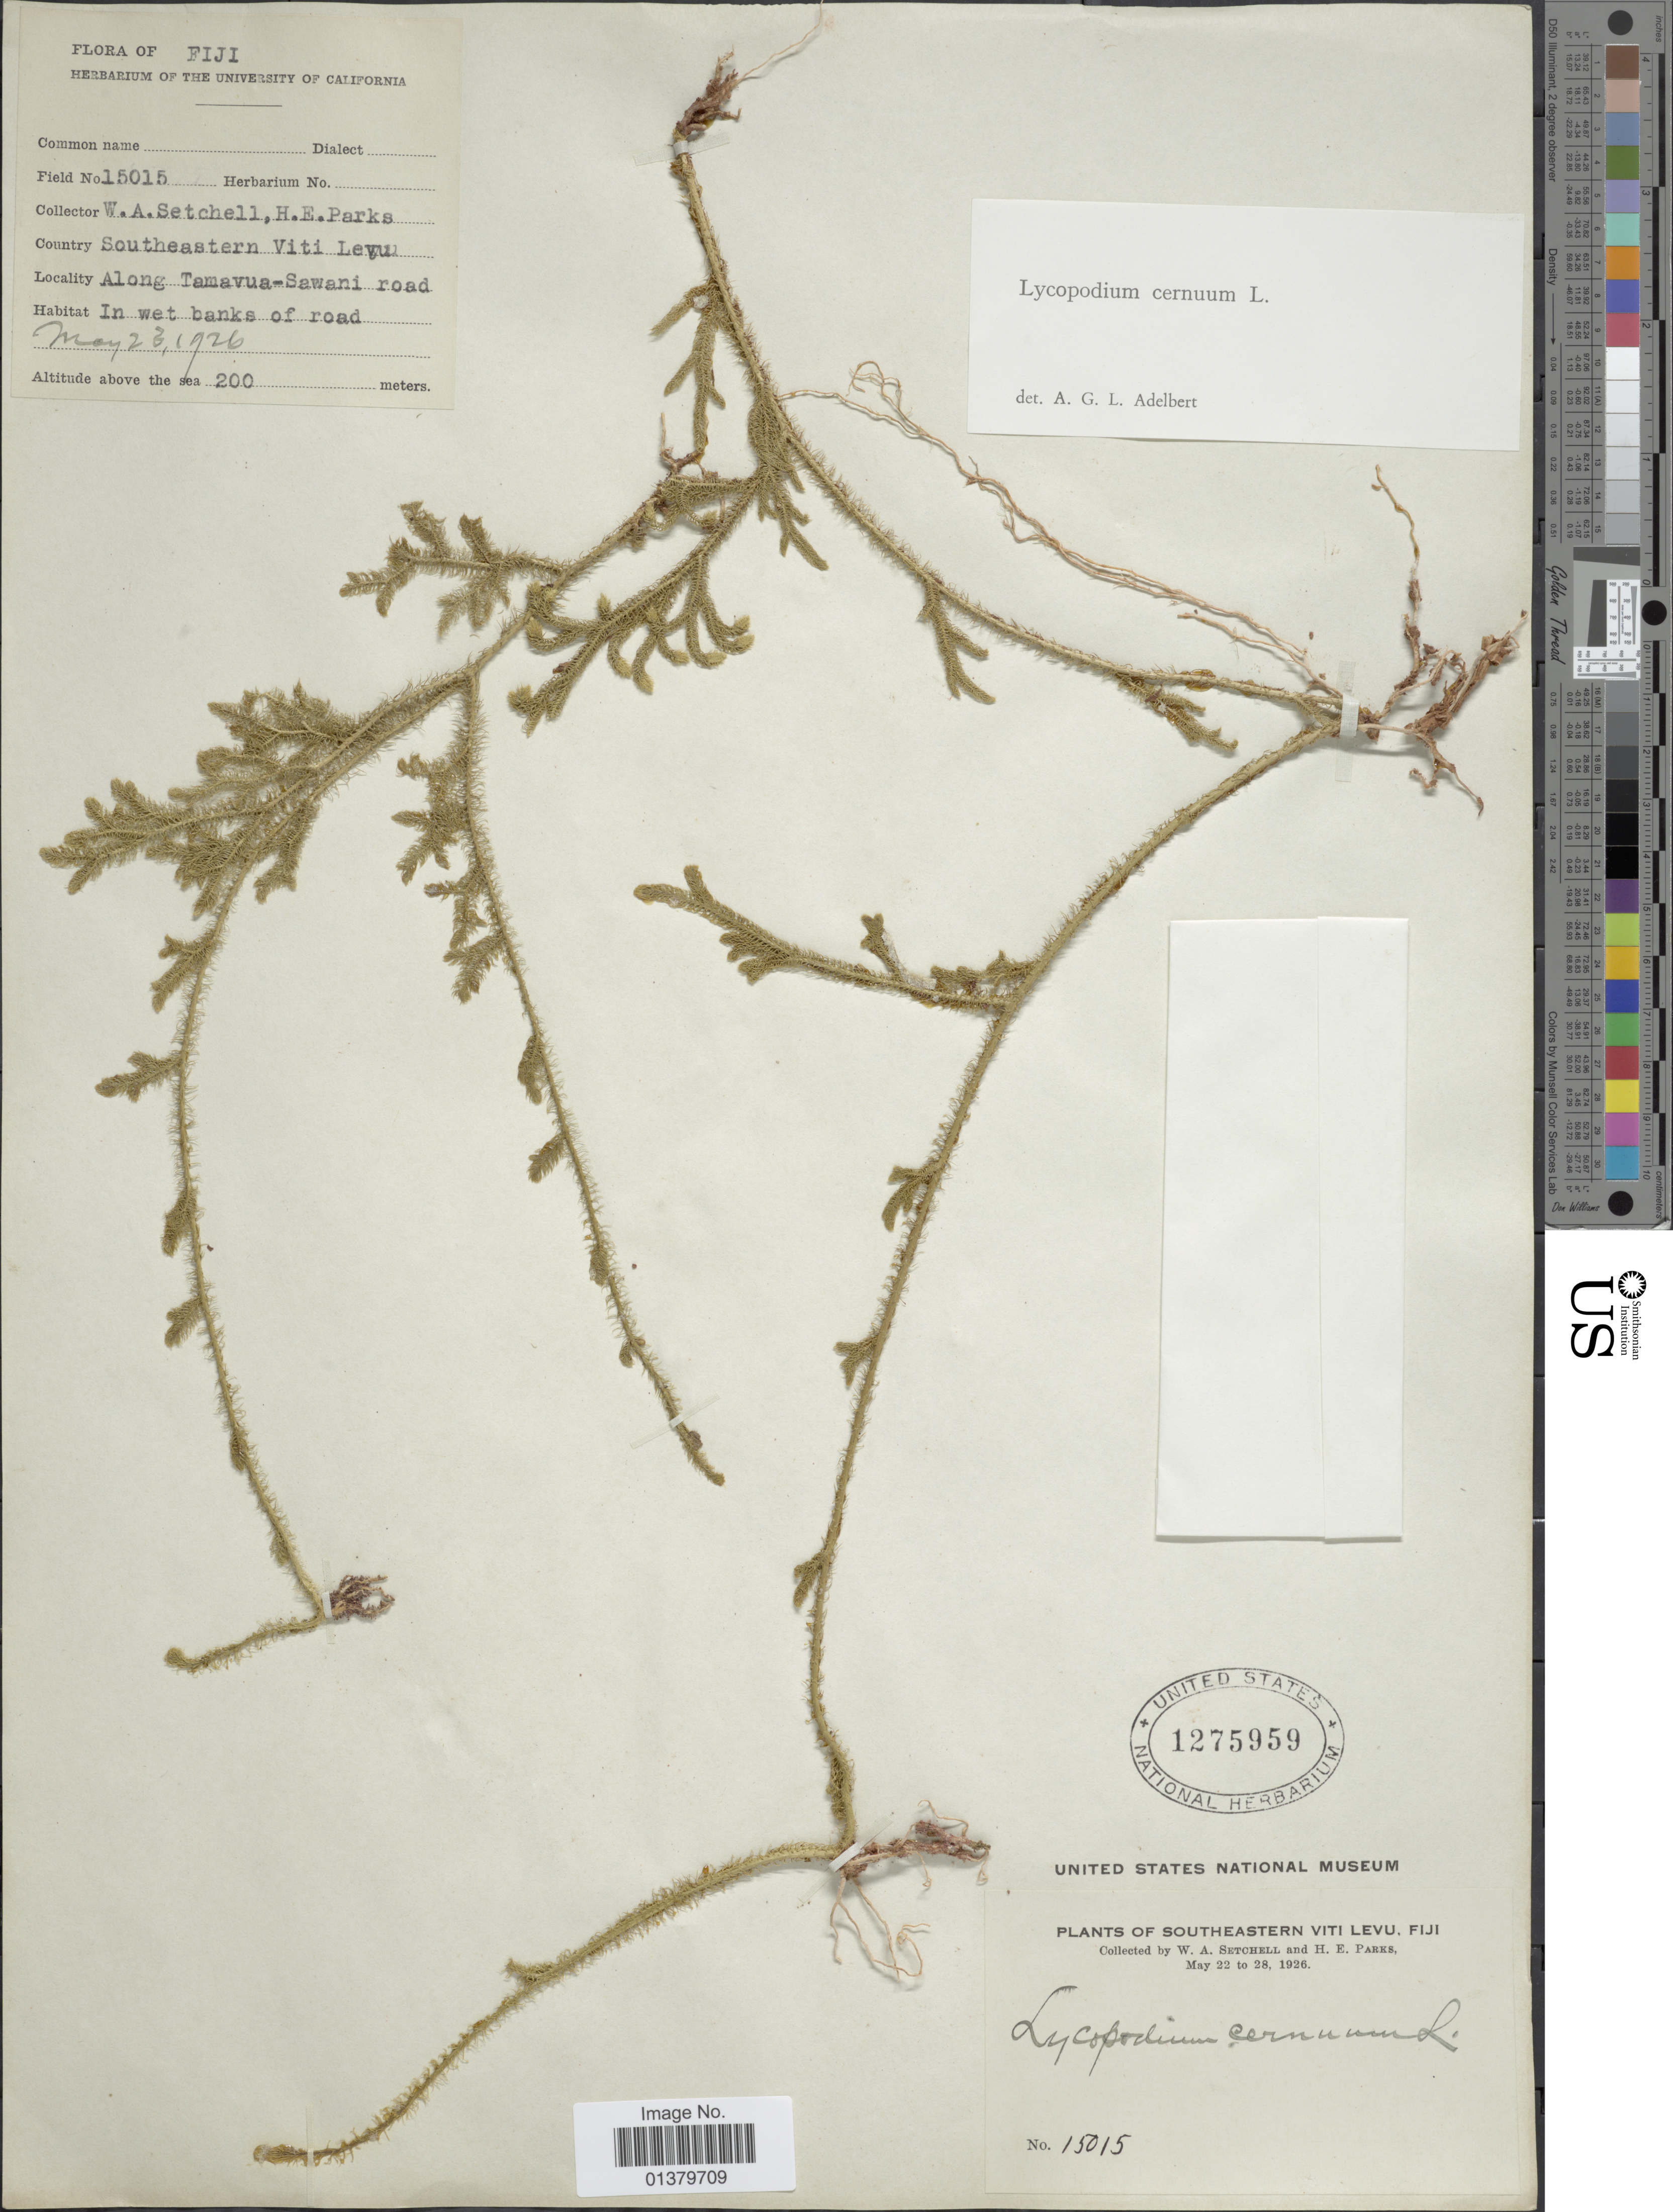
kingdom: Plantae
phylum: Tracheophyta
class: Lycopodiopsida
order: Lycopodiales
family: Lycopodiaceae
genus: Palhinhaea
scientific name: Palhinhaea cernua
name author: (L.) Vasc. & Franco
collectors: W. Setchell & H. E. Parks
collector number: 15015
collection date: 1926-05-22/1926-05-28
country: Fiji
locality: Southeastern Viti levu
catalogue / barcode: US 1275959